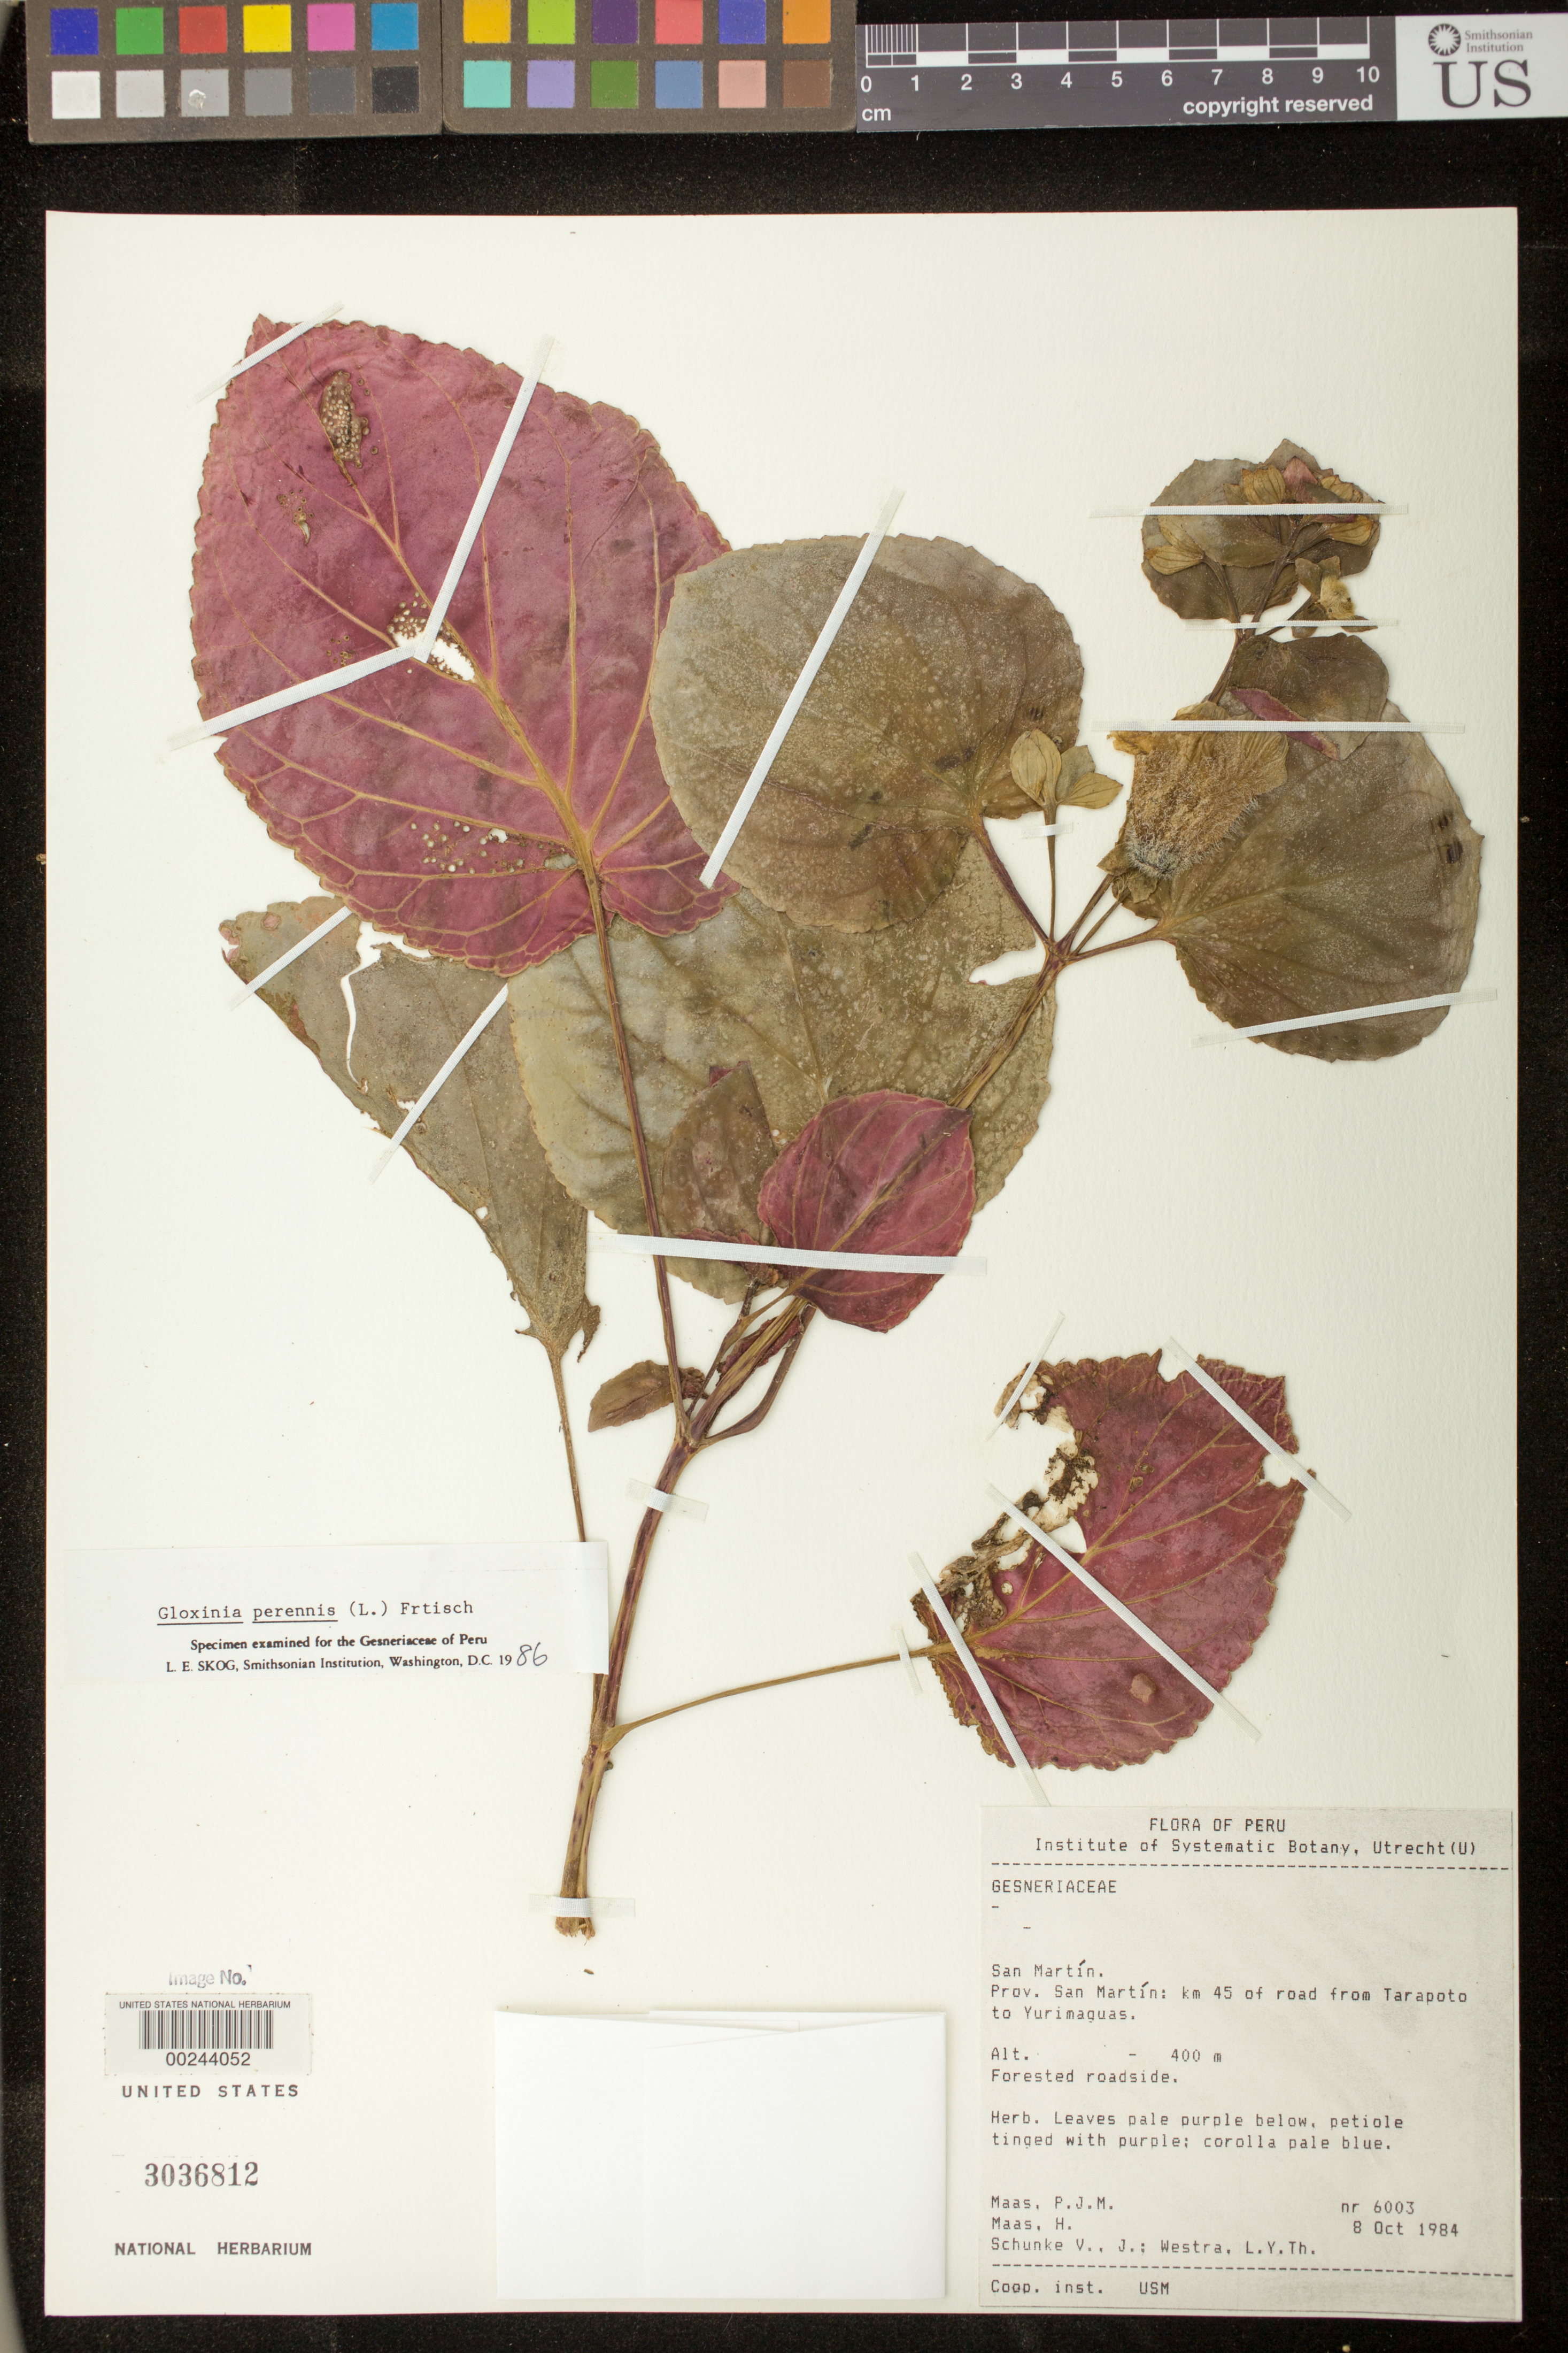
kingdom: Plantae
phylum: Tracheophyta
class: Magnoliopsida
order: Lamiales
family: Gesneriaceae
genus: Gloxinia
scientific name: Gloxinia perennis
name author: (L.) Fritsch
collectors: P. Maas, H. Maas, J. Schunke Vigo & L. Y. T. Westra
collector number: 6003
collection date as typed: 08 Oct 1984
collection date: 1984-10-08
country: Peru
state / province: San Martín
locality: San Martin Prov., Km 45 of road from Tarapoto to Yurimaguas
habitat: Forested roadside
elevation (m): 400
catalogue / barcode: US 3036812